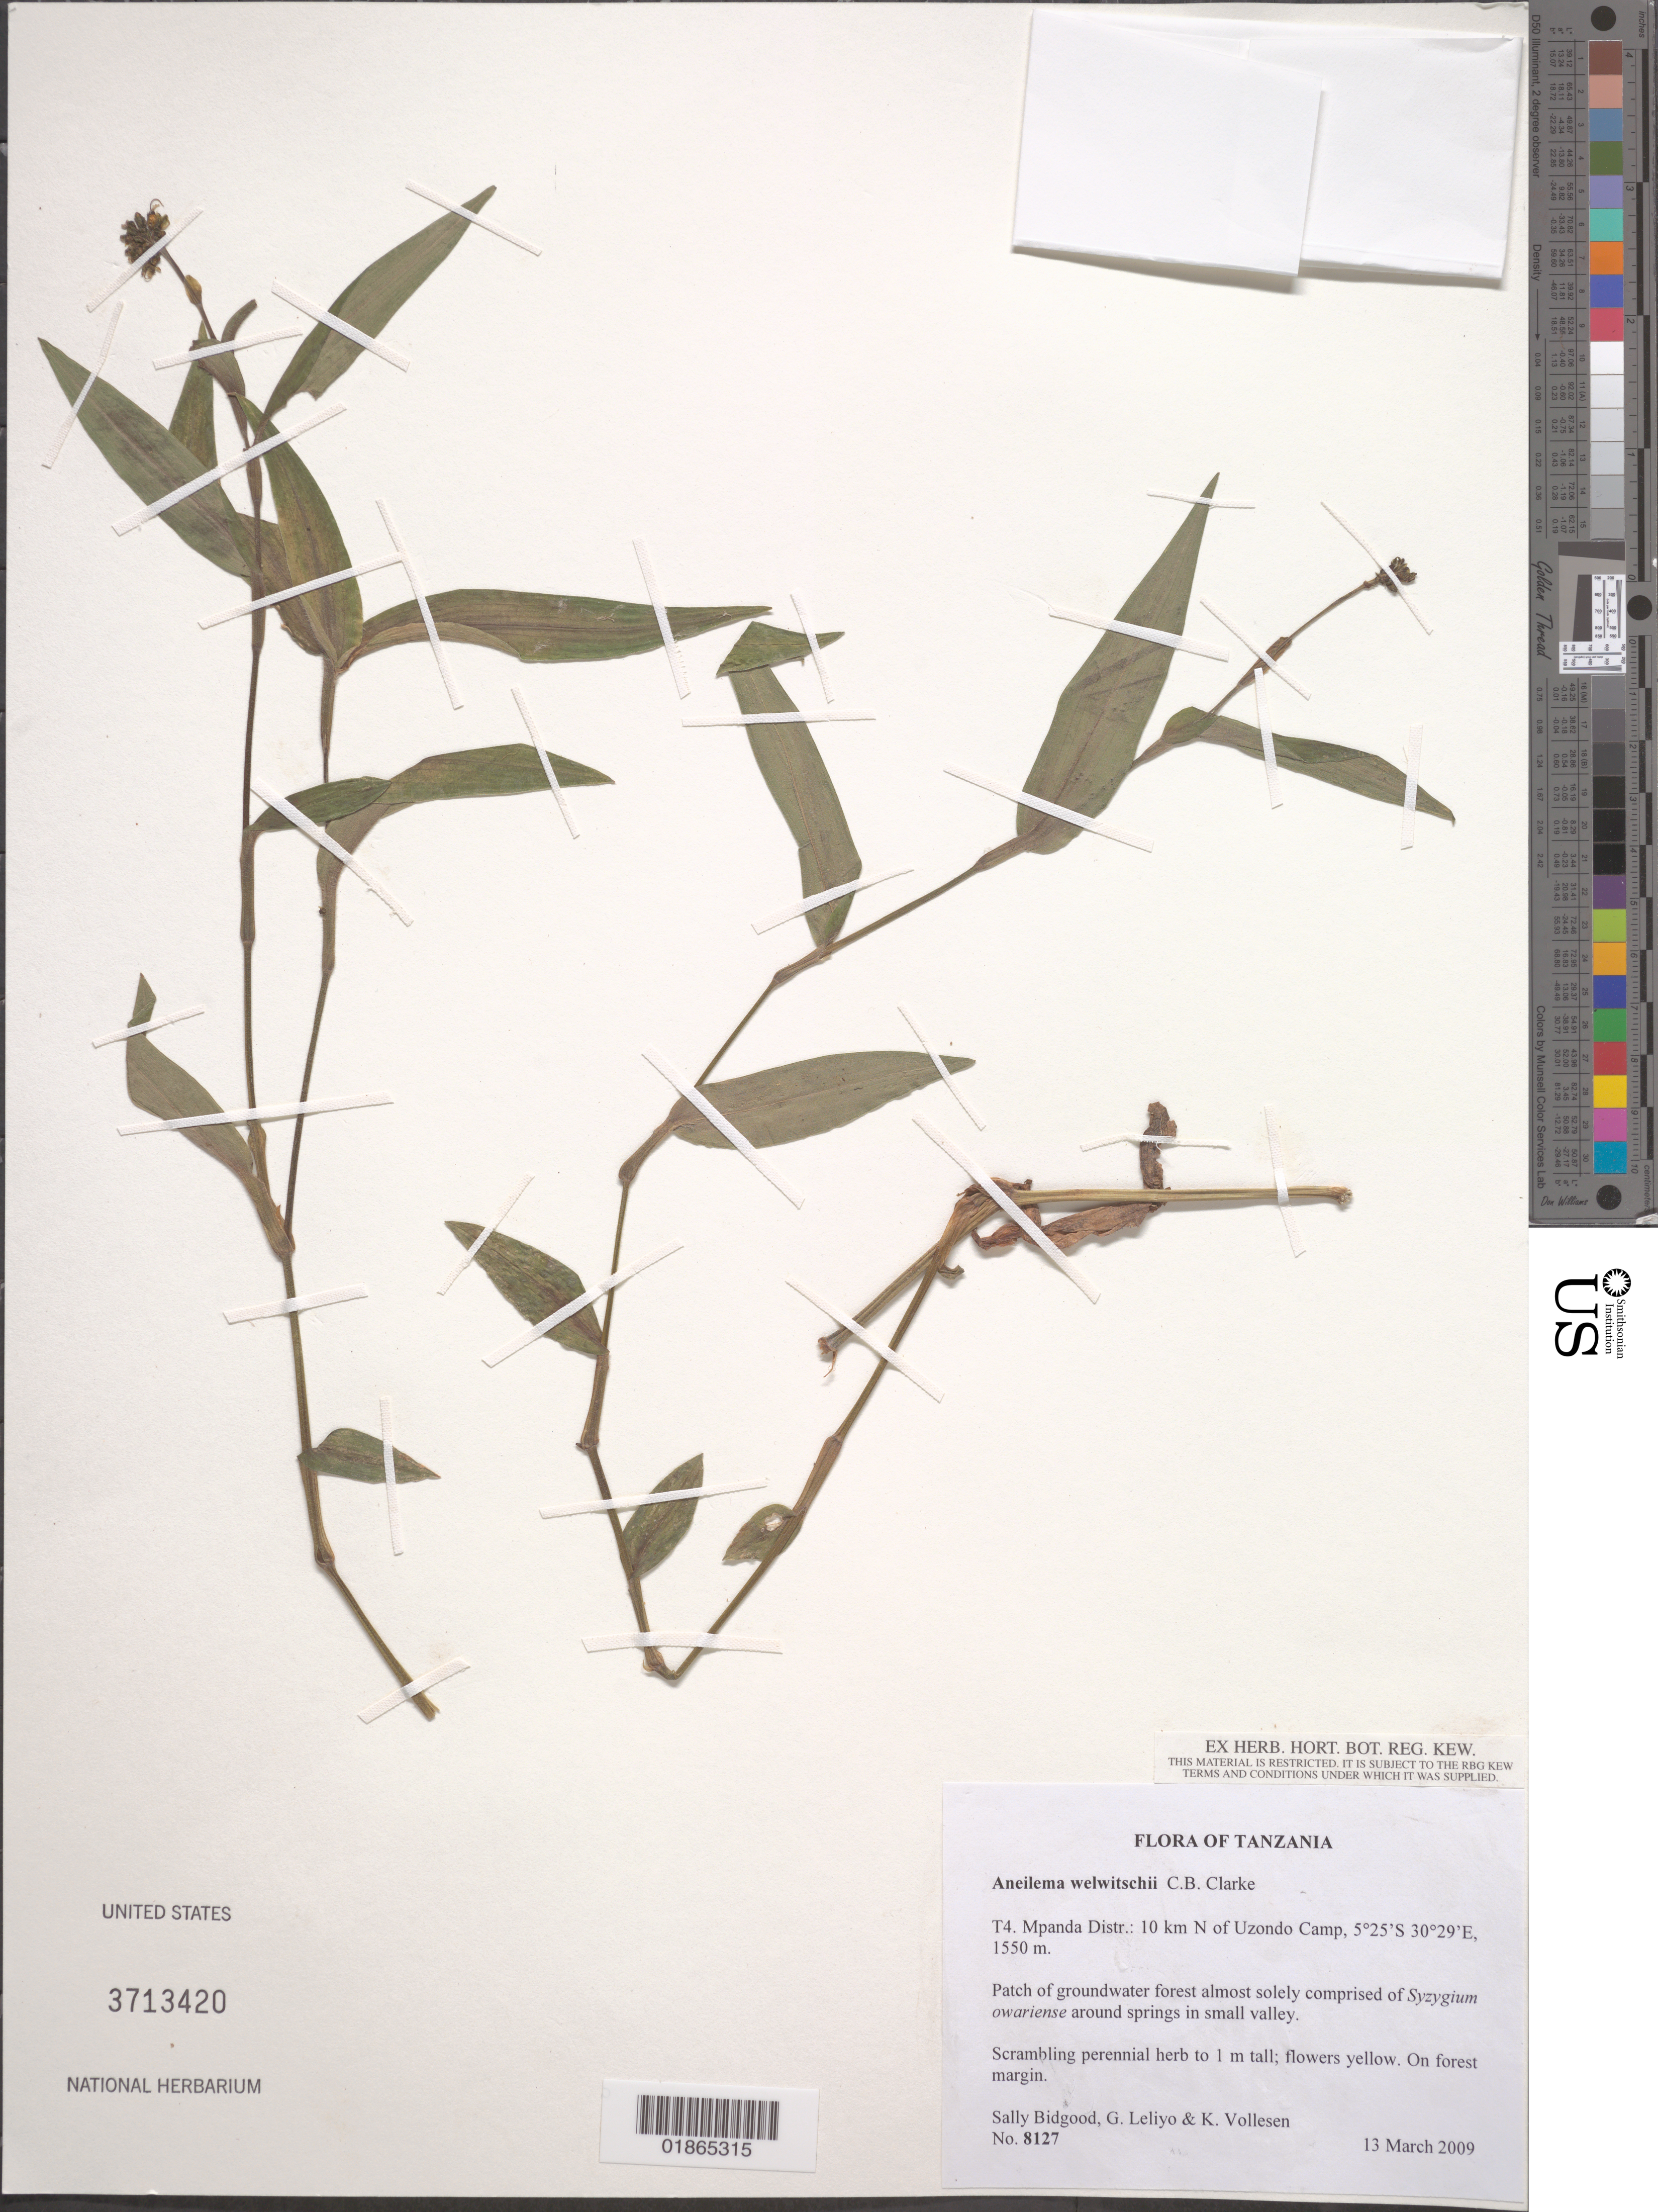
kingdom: Plantae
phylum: Tracheophyta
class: Liliopsida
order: Commelinales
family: Commelinaceae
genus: Aneilema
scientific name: Aneilema welwitschii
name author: C.B. Clarke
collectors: S. Bidgood, G. Leliyo & K. Vollesen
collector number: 8127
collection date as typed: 13 March 2009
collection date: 2009-03-13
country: Tanzania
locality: T4. Mpanda Distr.: 10 km N of Uzondo Camp.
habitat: Patch of groundwater forest almost solely comprised of Syzygium owariense around springs in small valley.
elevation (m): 1550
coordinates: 5 25 S, 30 29 E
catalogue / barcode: US 3713420